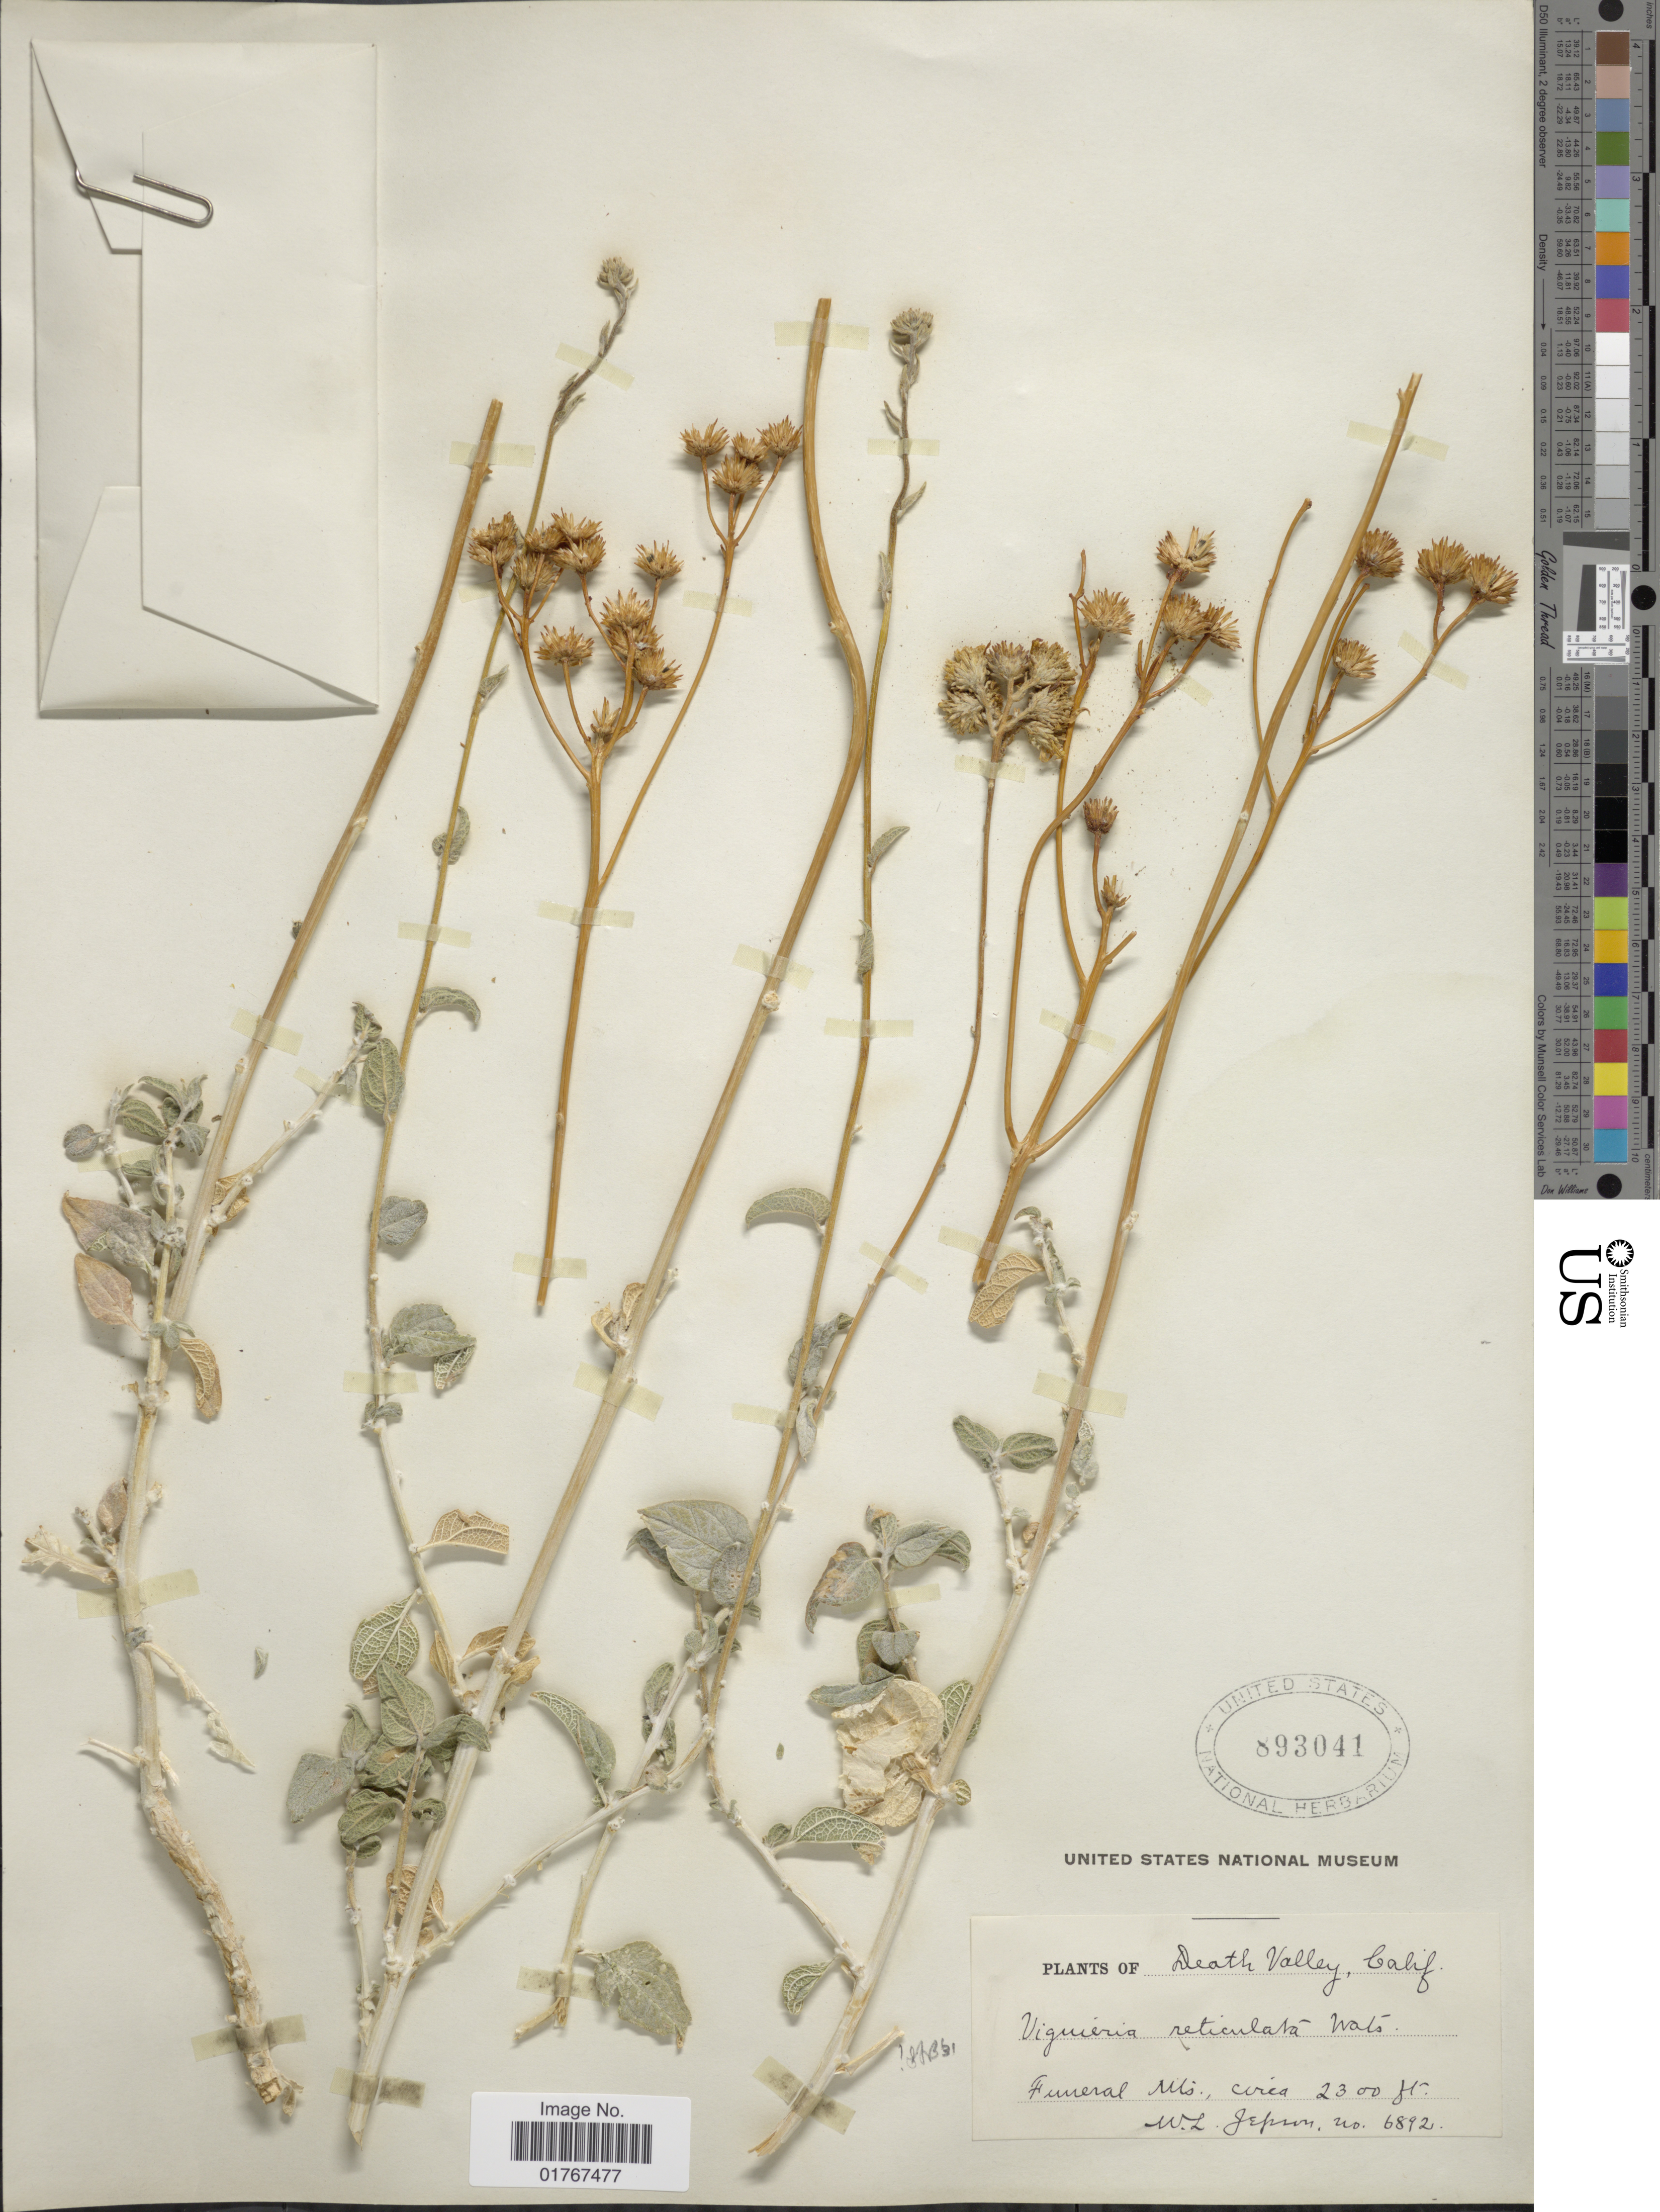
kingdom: Plantae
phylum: Tracheophyta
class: Magnoliopsida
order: Asterales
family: Asteraceae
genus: Viguiera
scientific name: Viguiera reticulata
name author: S. Watson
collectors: W. L. Jepson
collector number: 6892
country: United States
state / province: California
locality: Death Valley, Funeral Mts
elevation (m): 701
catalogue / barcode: US 893041